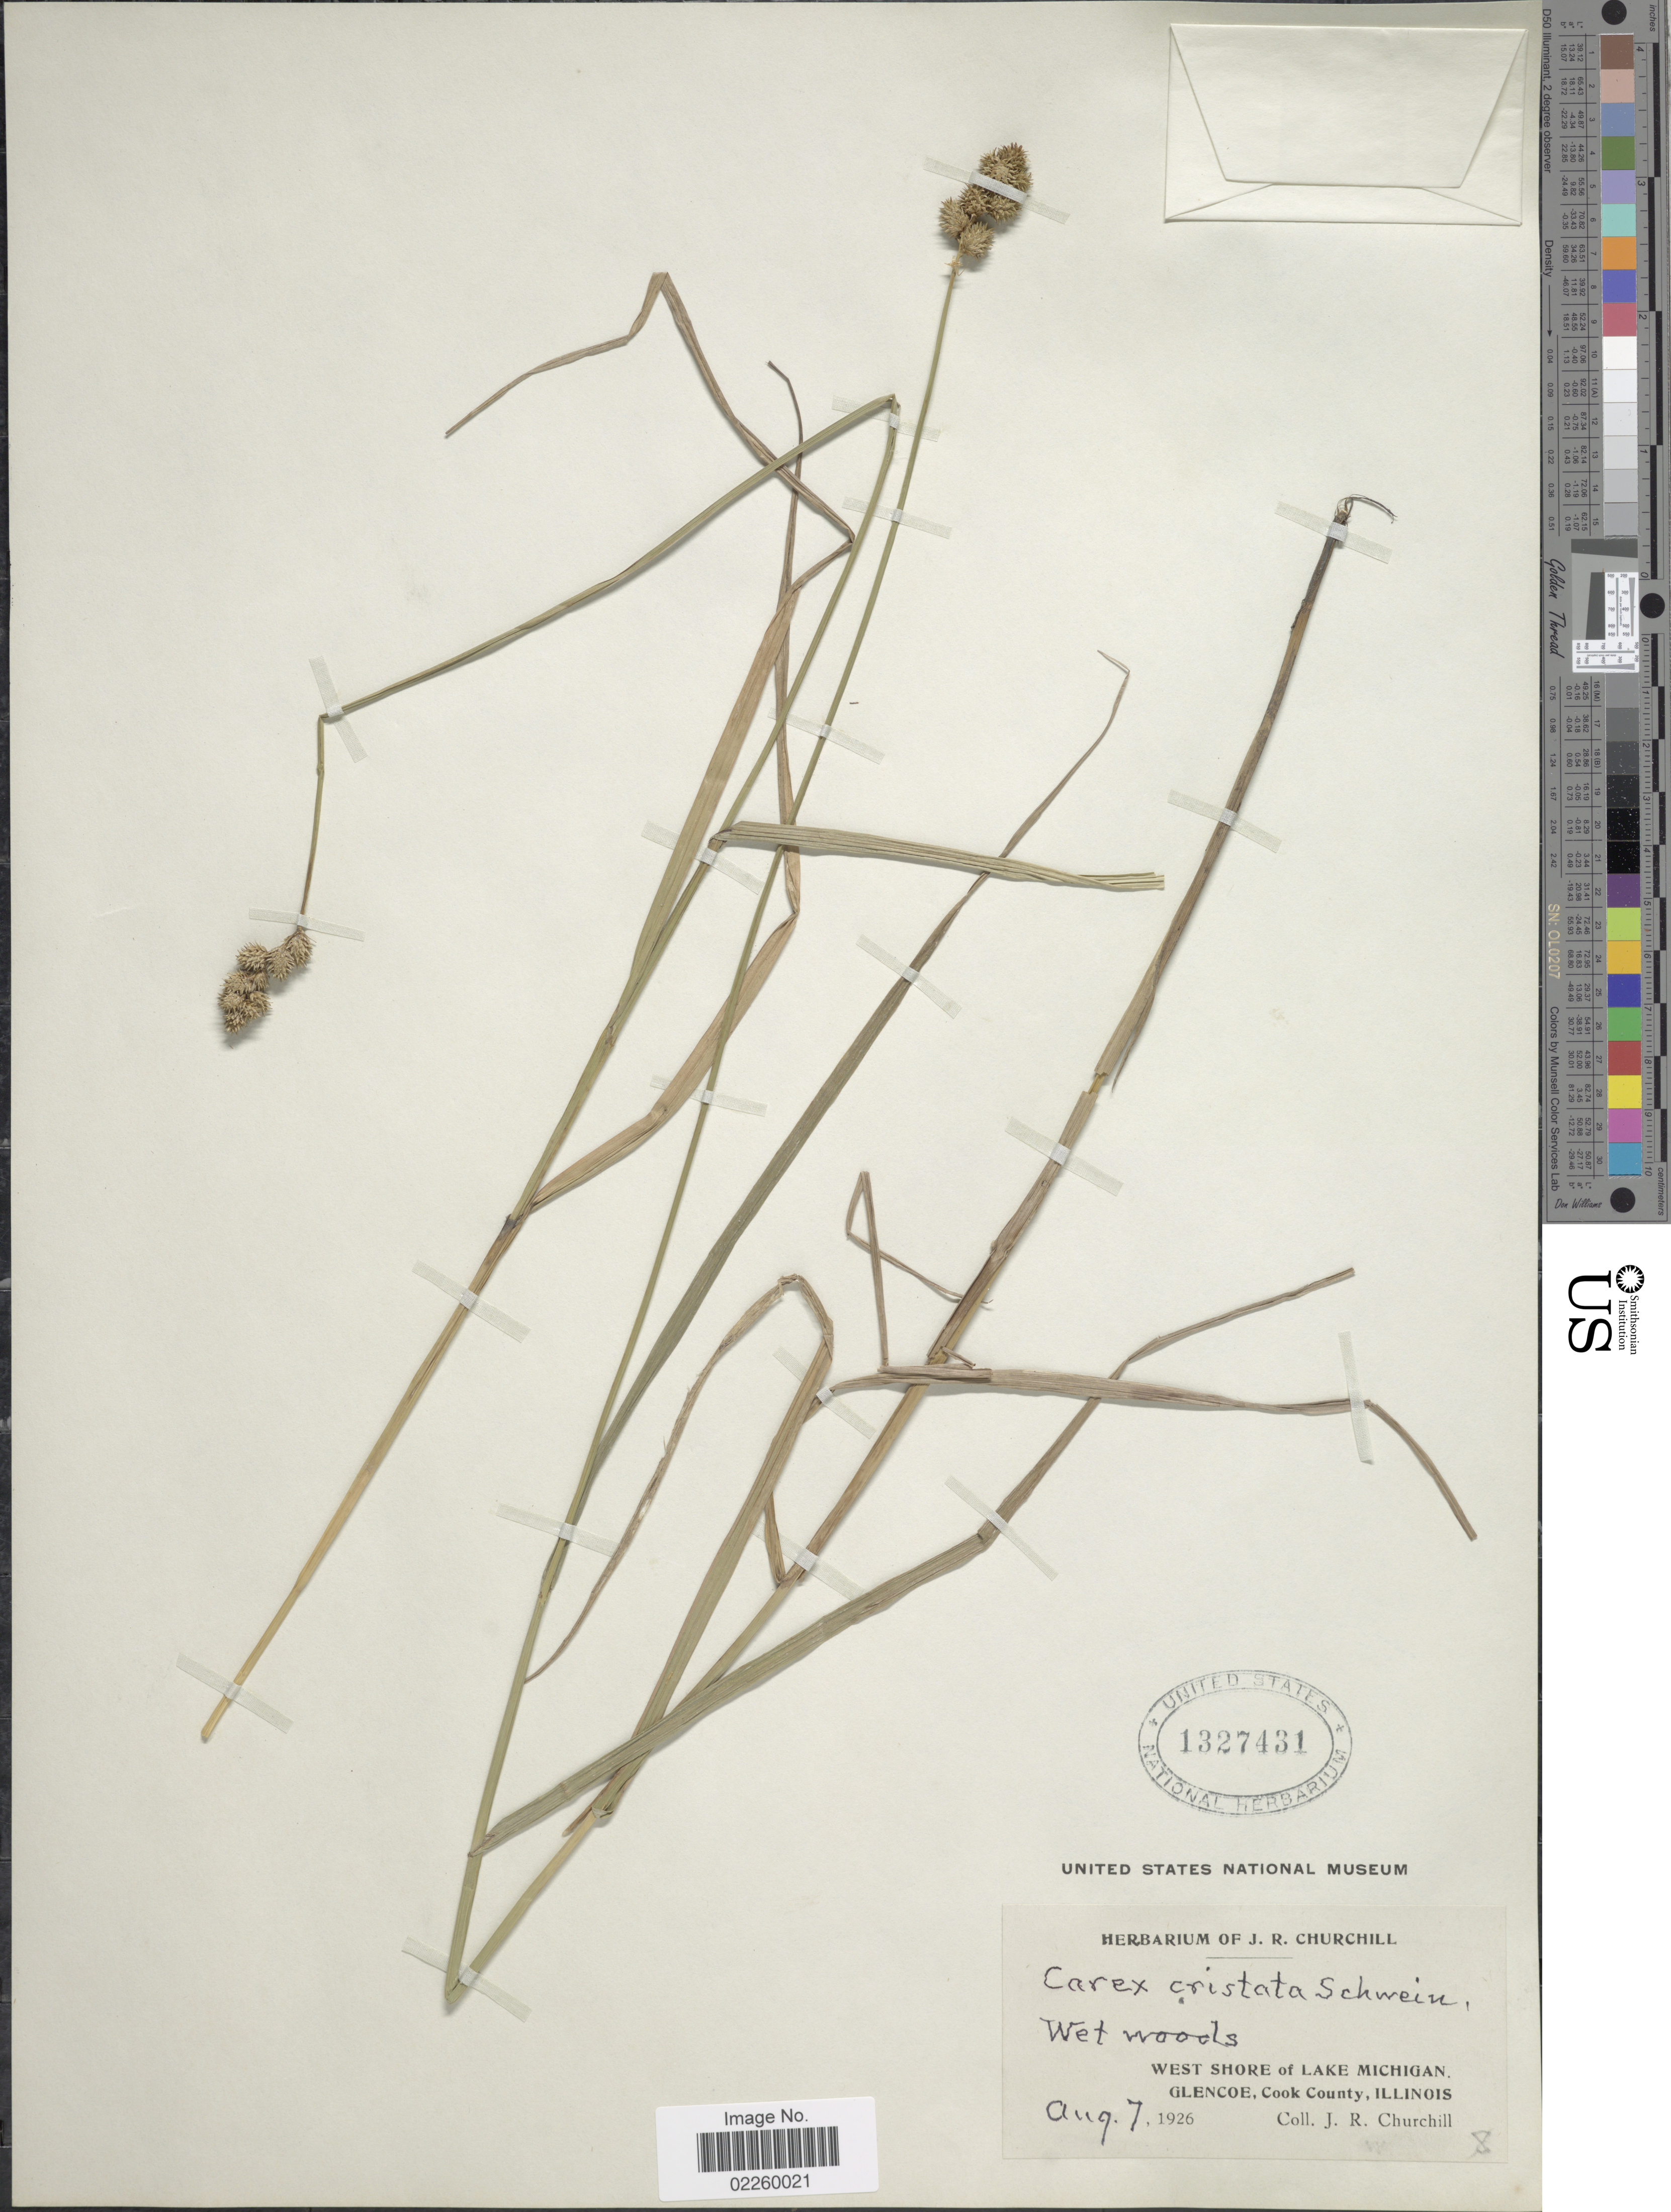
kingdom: Plantae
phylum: Tracheophyta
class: Liliopsida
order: Poales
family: Cyperaceae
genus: Carex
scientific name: Carex cristatella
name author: Britton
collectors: J. Churchill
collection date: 1926-08-07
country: United States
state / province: Illinois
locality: West shore of Lake Michigan, Glencore, Cook County, Illinois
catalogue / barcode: US 1327431